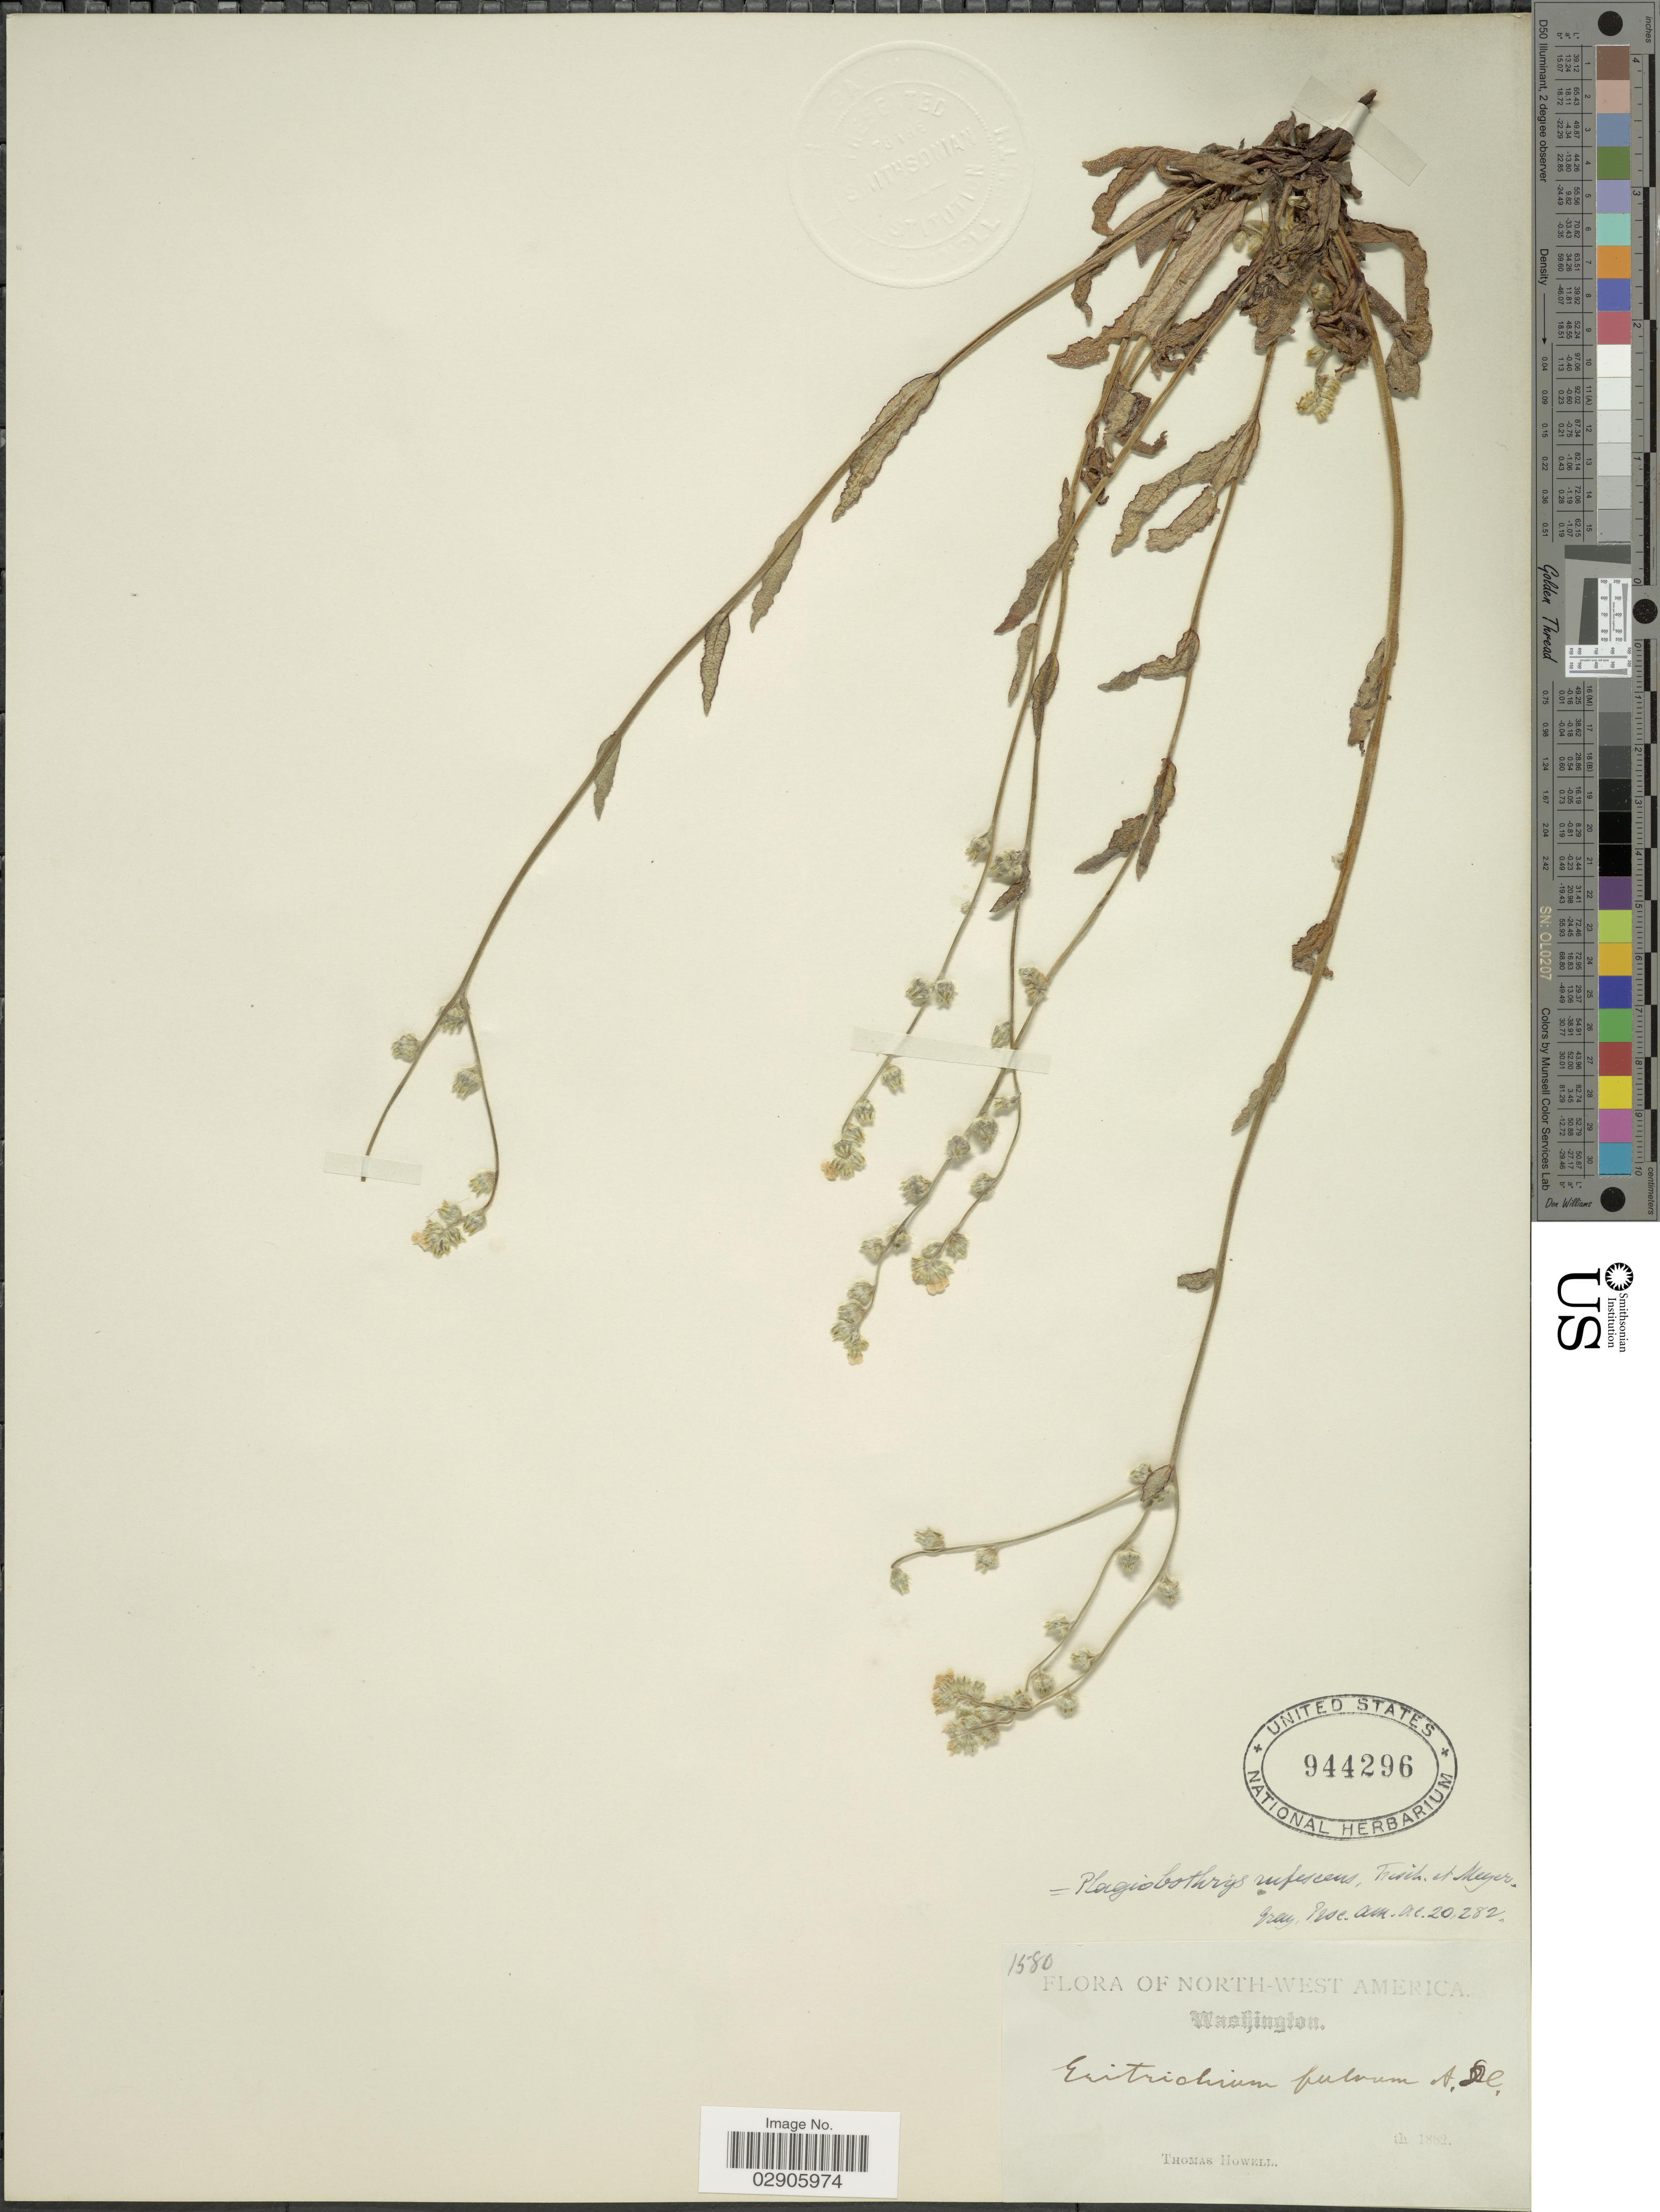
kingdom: Plantae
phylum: Tracheophyta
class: Magnoliopsida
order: Boraginales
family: Boraginaceae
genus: Plagiobothrys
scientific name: Plagiobothrys rufescens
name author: Fisch. & C.A. Mey.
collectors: T. Howell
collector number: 1580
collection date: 1882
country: United States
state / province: Washington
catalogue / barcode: US 944296